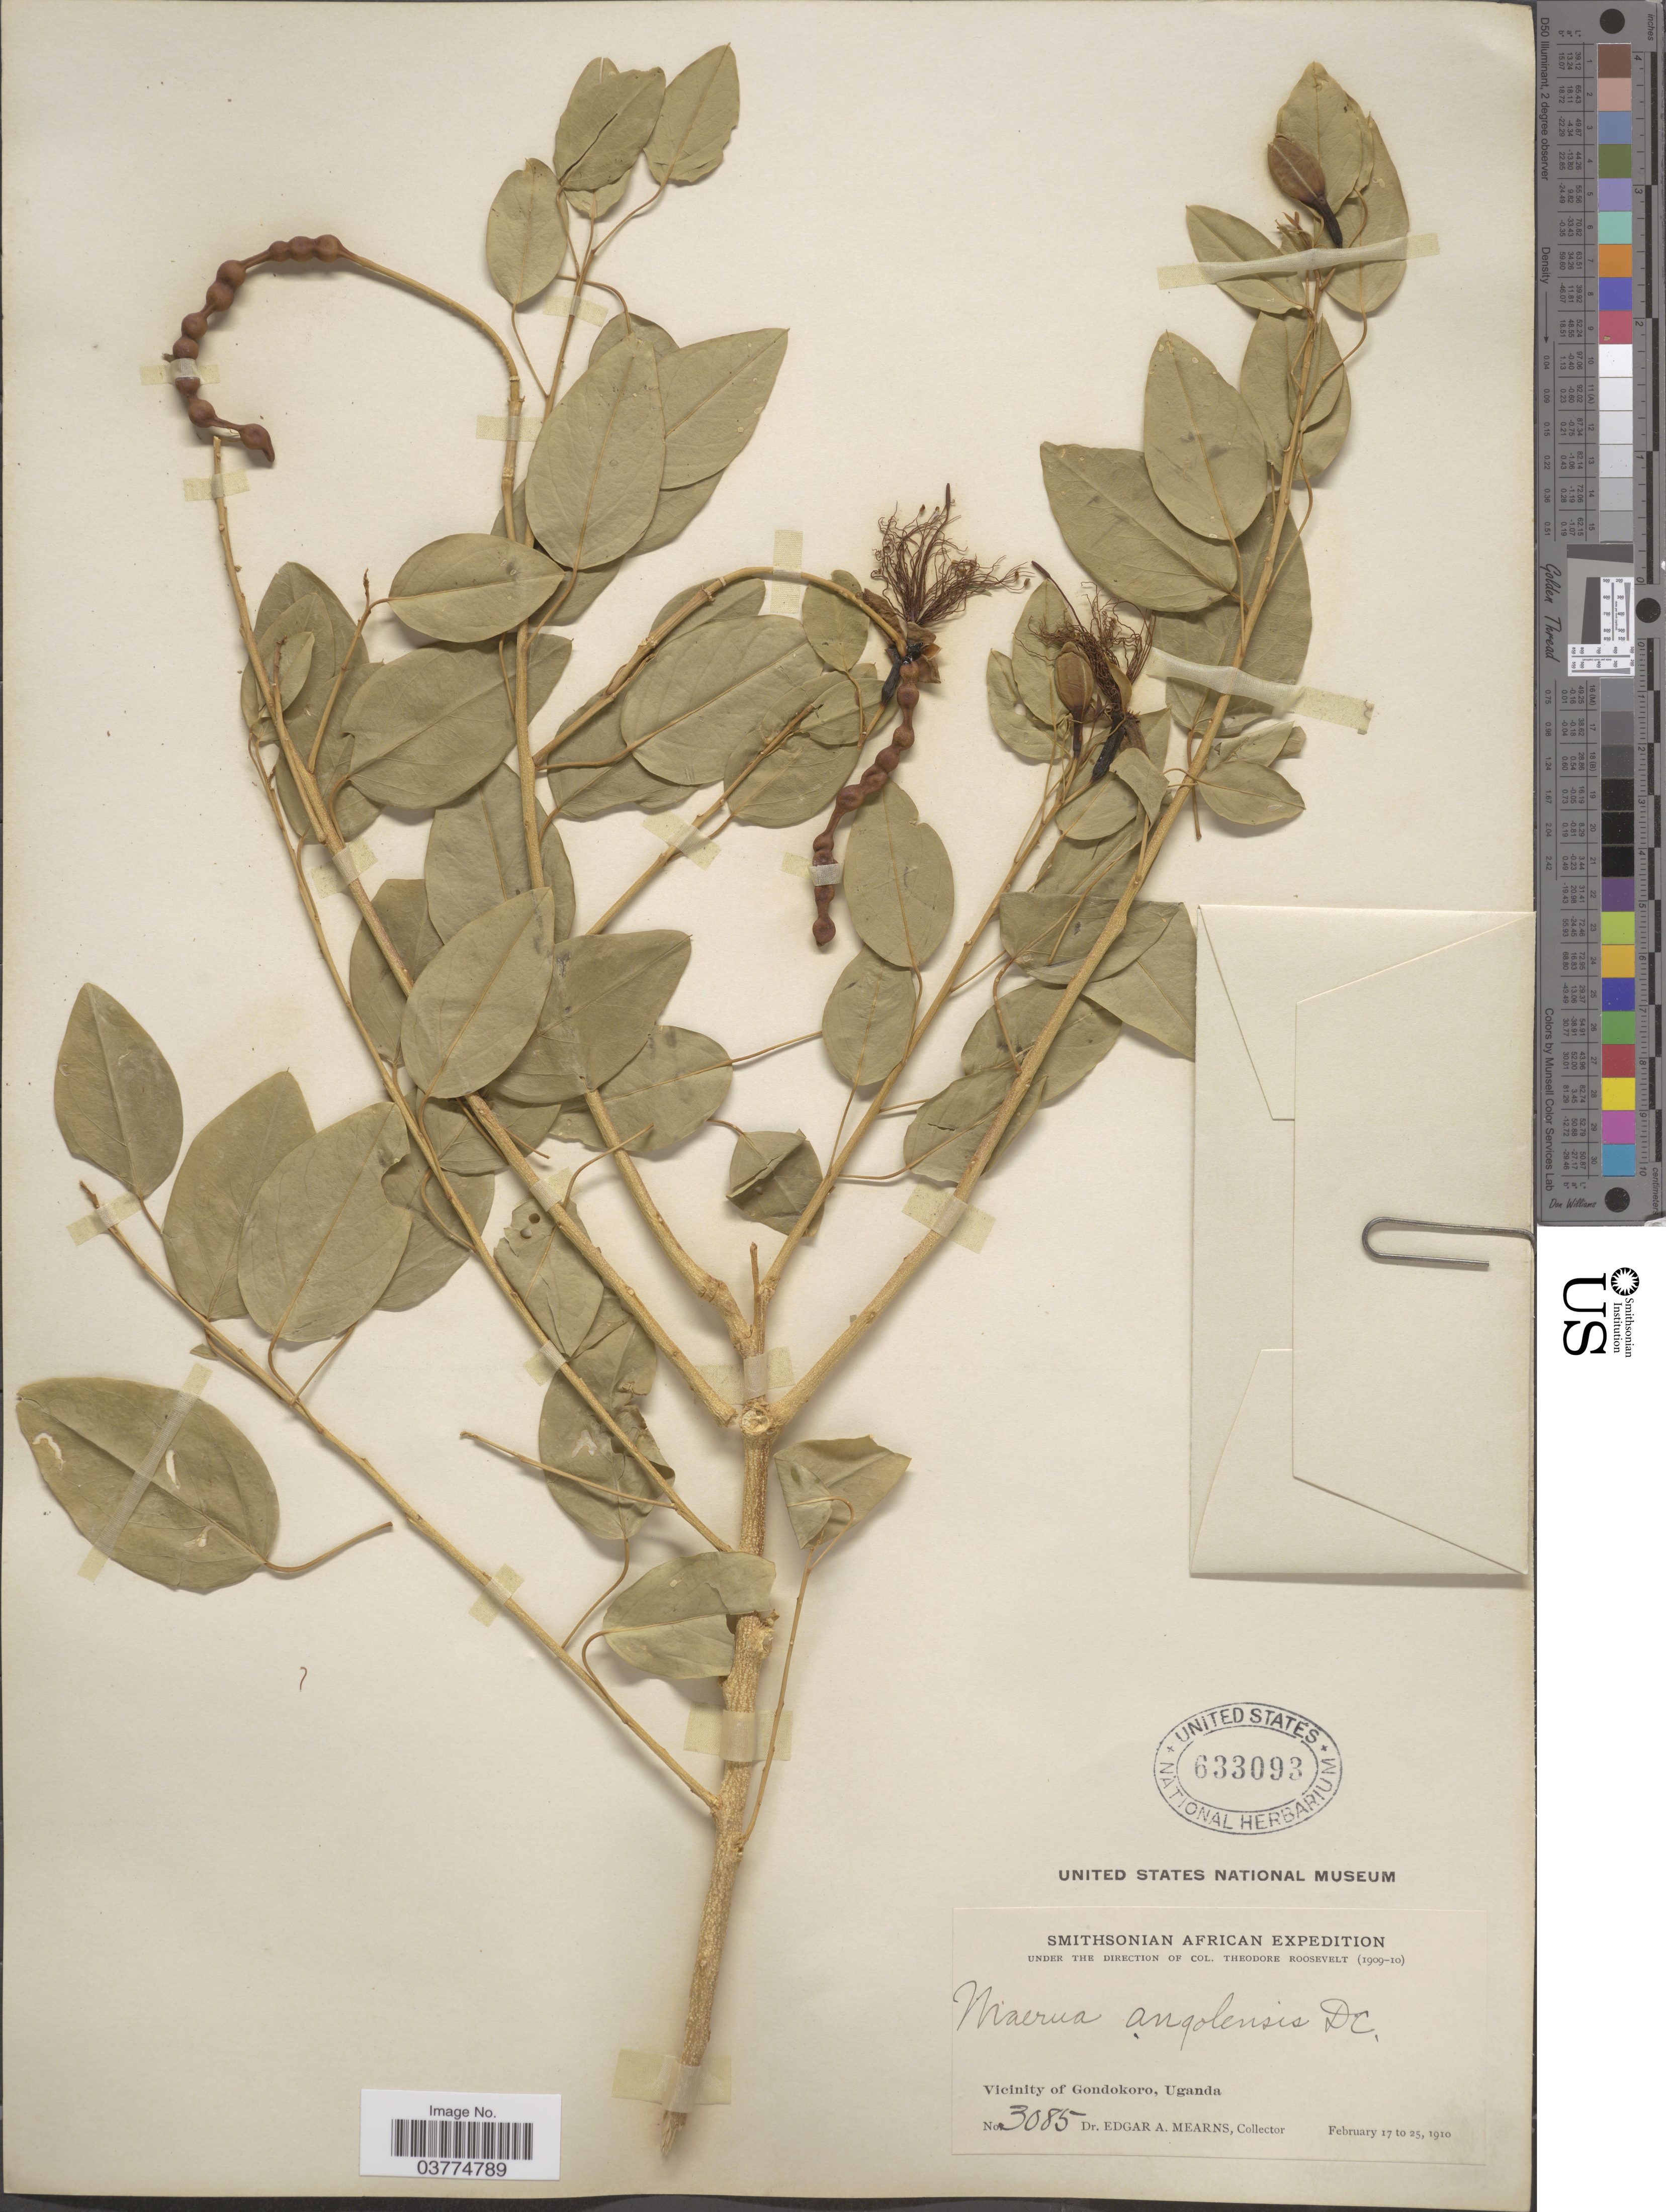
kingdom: Plantae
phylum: Tracheophyta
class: Magnoliopsida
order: Brassicales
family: Capparaceae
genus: Maerua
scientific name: Maerua angolensis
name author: DC.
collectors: E. A. Mearns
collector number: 3085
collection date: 1910-02-17/1910-02-25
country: Uganda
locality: Vicinity of Gondokoro.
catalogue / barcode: US 633093